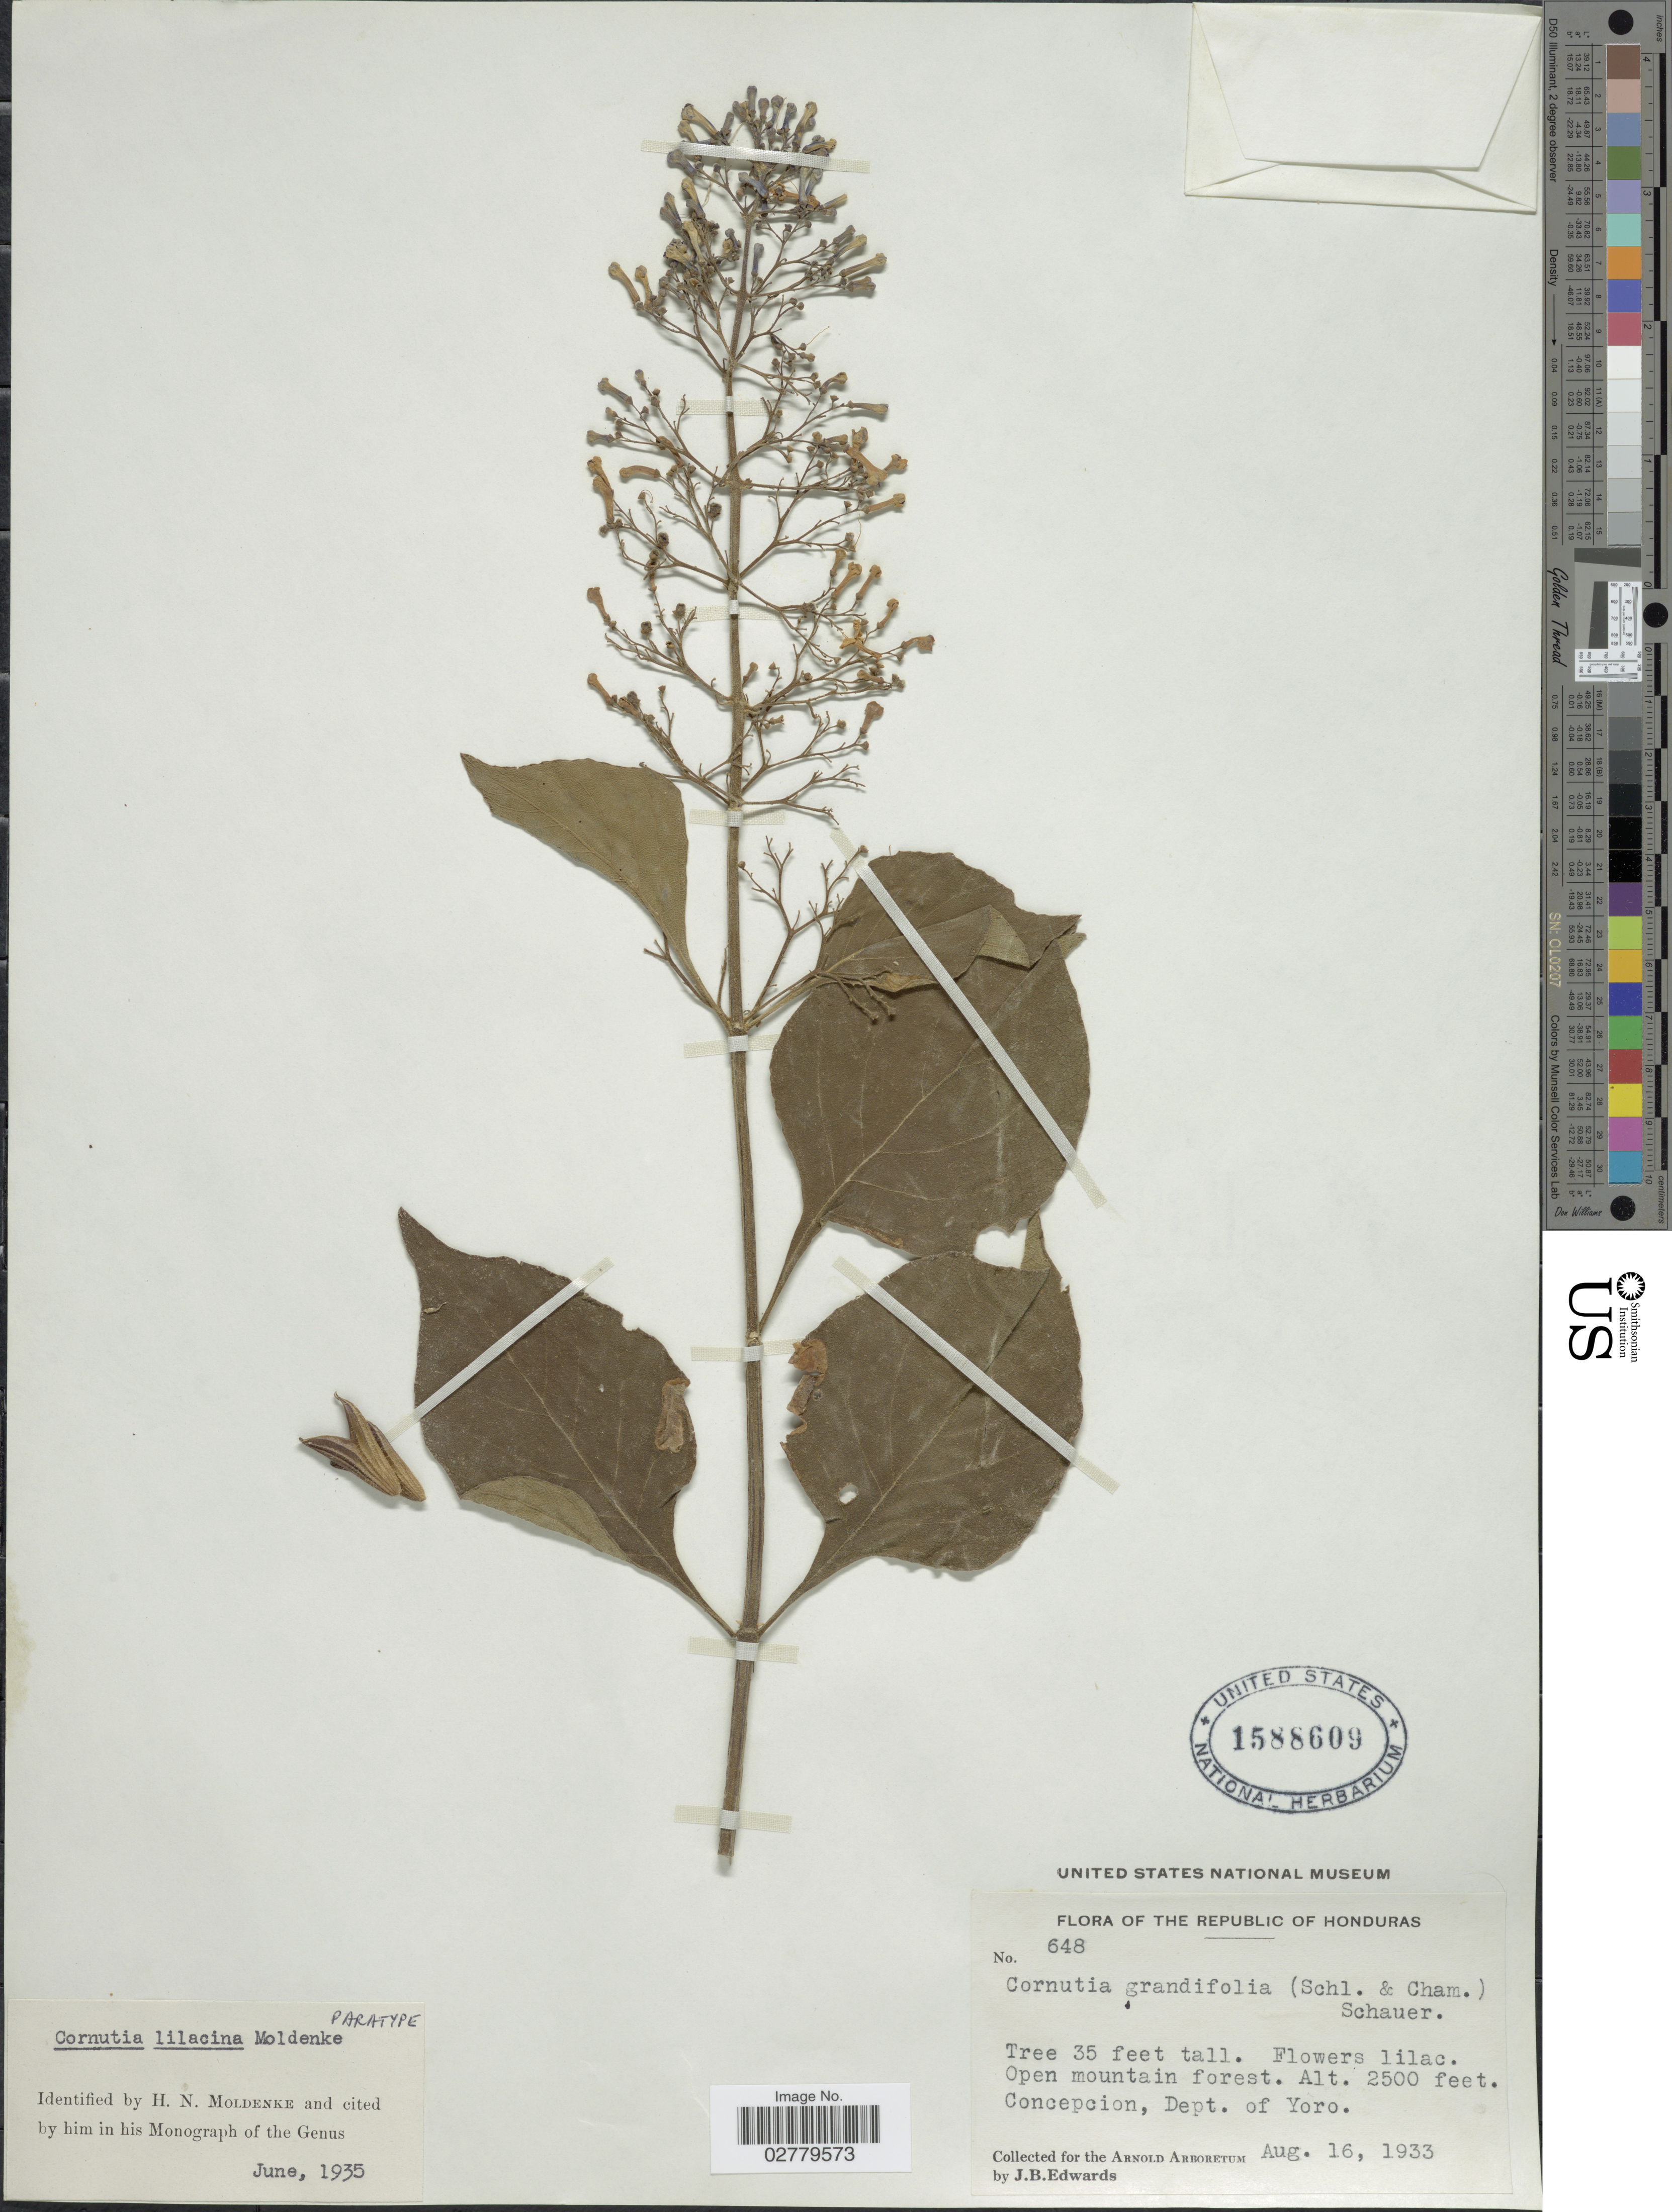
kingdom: Plantae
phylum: Tracheophyta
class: Magnoliopsida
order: Lamiales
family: Lamiaceae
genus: Cornutia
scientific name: Cornutia lilacina var. lilacina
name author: Moldenke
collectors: J. B. Edwards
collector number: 648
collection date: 1933-08-16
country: Honduras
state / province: Yoro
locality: The Republic of Honduras. Concepcion, Dept. of Yoro.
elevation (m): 762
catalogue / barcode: US 1588609